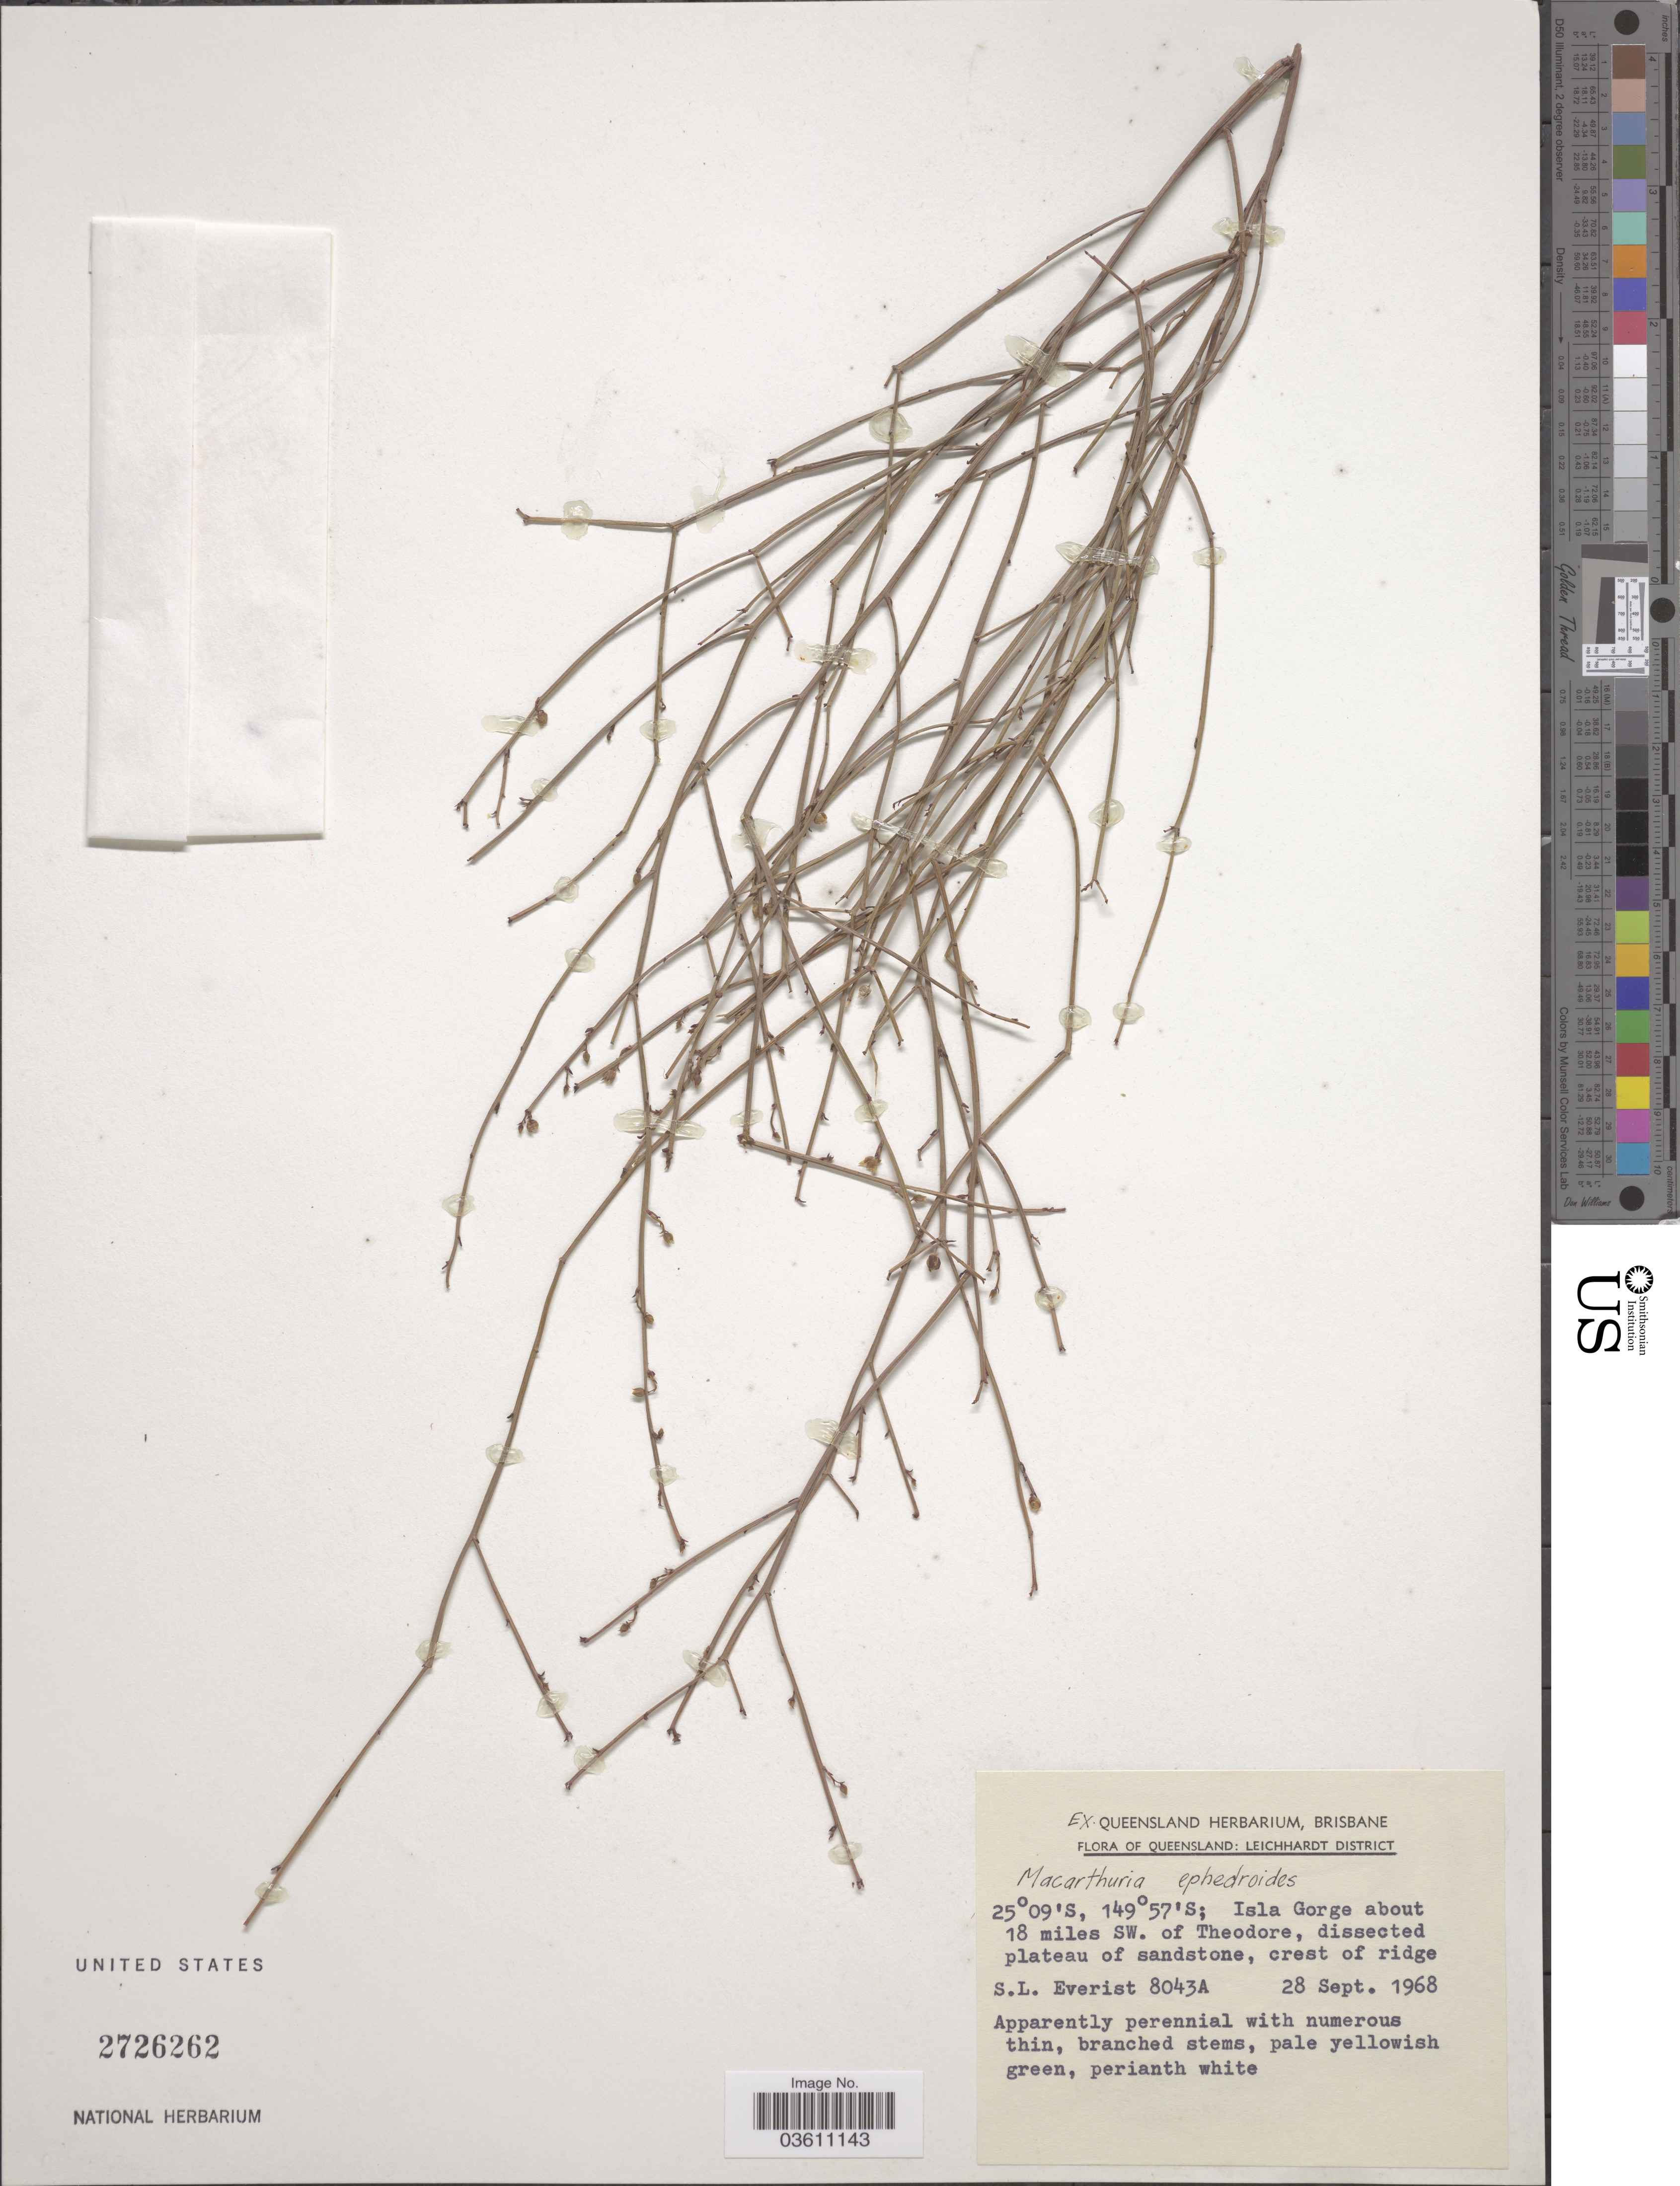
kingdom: Plantae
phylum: Tracheophyta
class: Magnoliopsida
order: Caryophyllales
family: Macarthuriaceae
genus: Macarthuria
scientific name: Macarthuria ephedroides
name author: C.T. White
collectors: S. Everist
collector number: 8043A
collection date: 1968-09-28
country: Australia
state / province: Queensland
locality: Leichhardt District. Isla Gorge about 18 miles SW. of Theodore.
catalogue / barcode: US 2726262